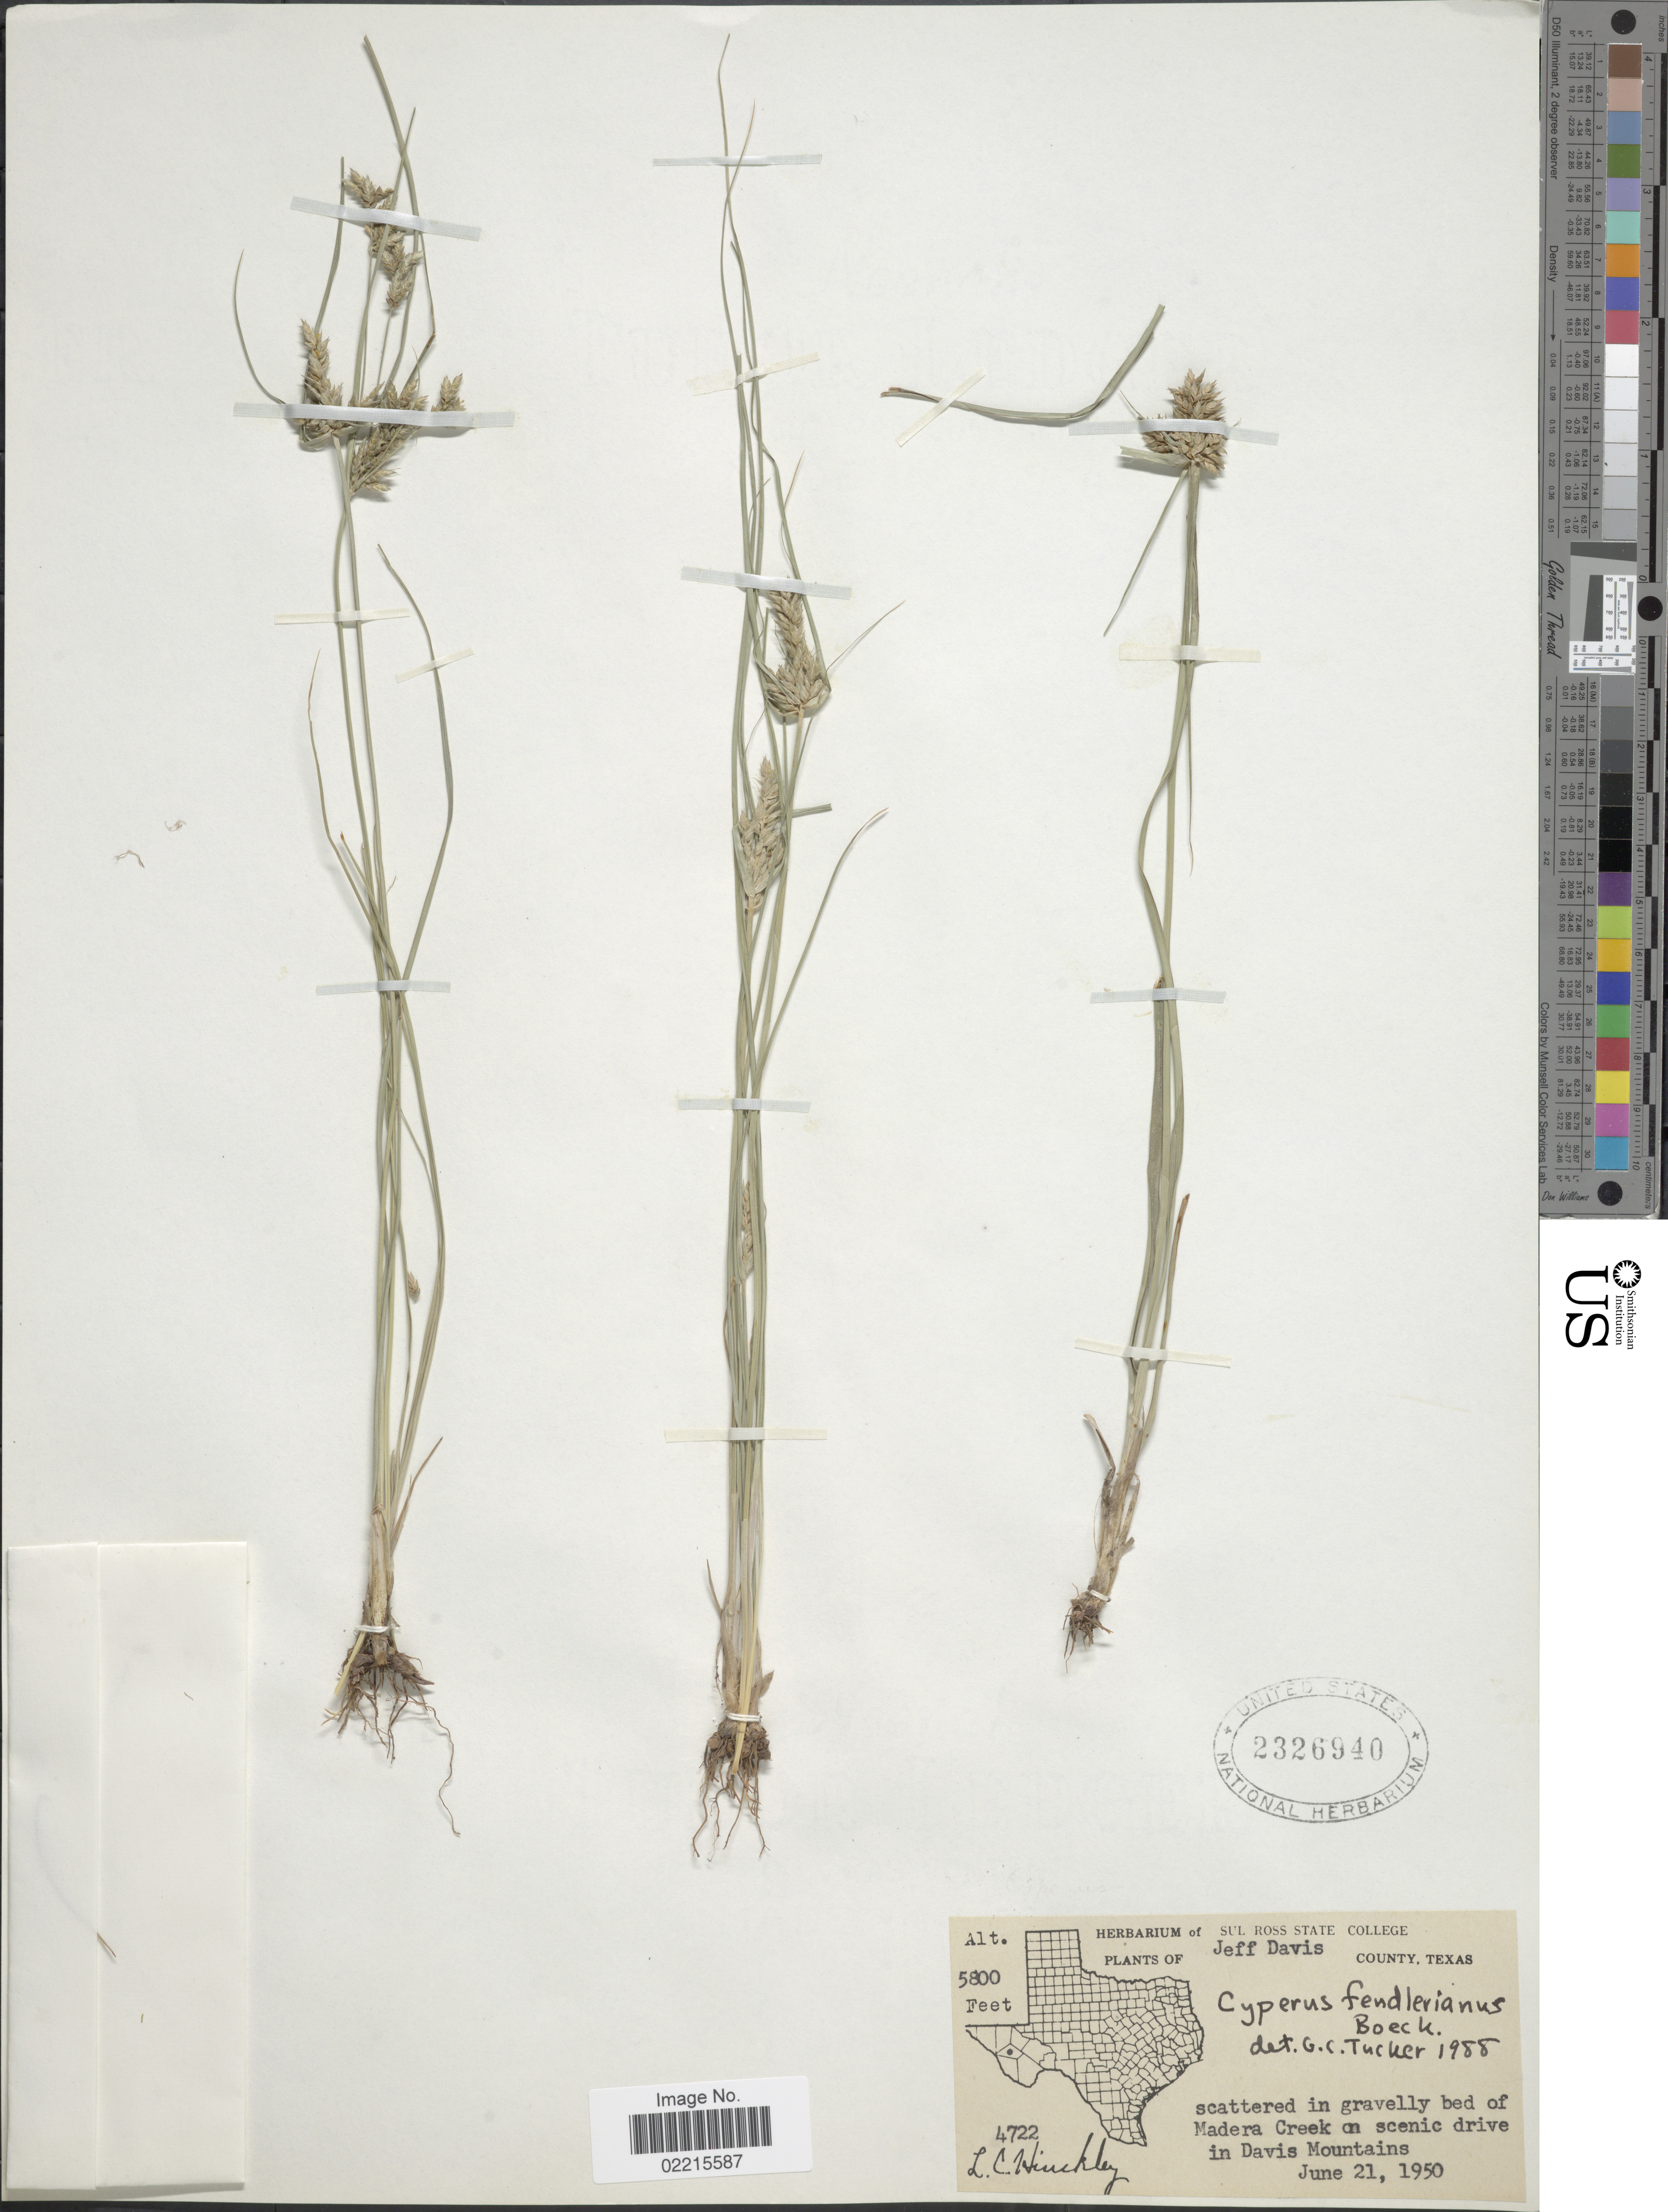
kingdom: Plantae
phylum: Tracheophyta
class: Liliopsida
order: Poales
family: Cyperaceae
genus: Cyperus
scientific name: Cyperus fendlerianus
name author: Boeckeler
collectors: L. Hinckley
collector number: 4722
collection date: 1950-06-21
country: United States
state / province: Texas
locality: Jeff Davis, scattered in gravelly bed of Madera Creek on scenic drive in Davis Mountains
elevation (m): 1768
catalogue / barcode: US 2326940